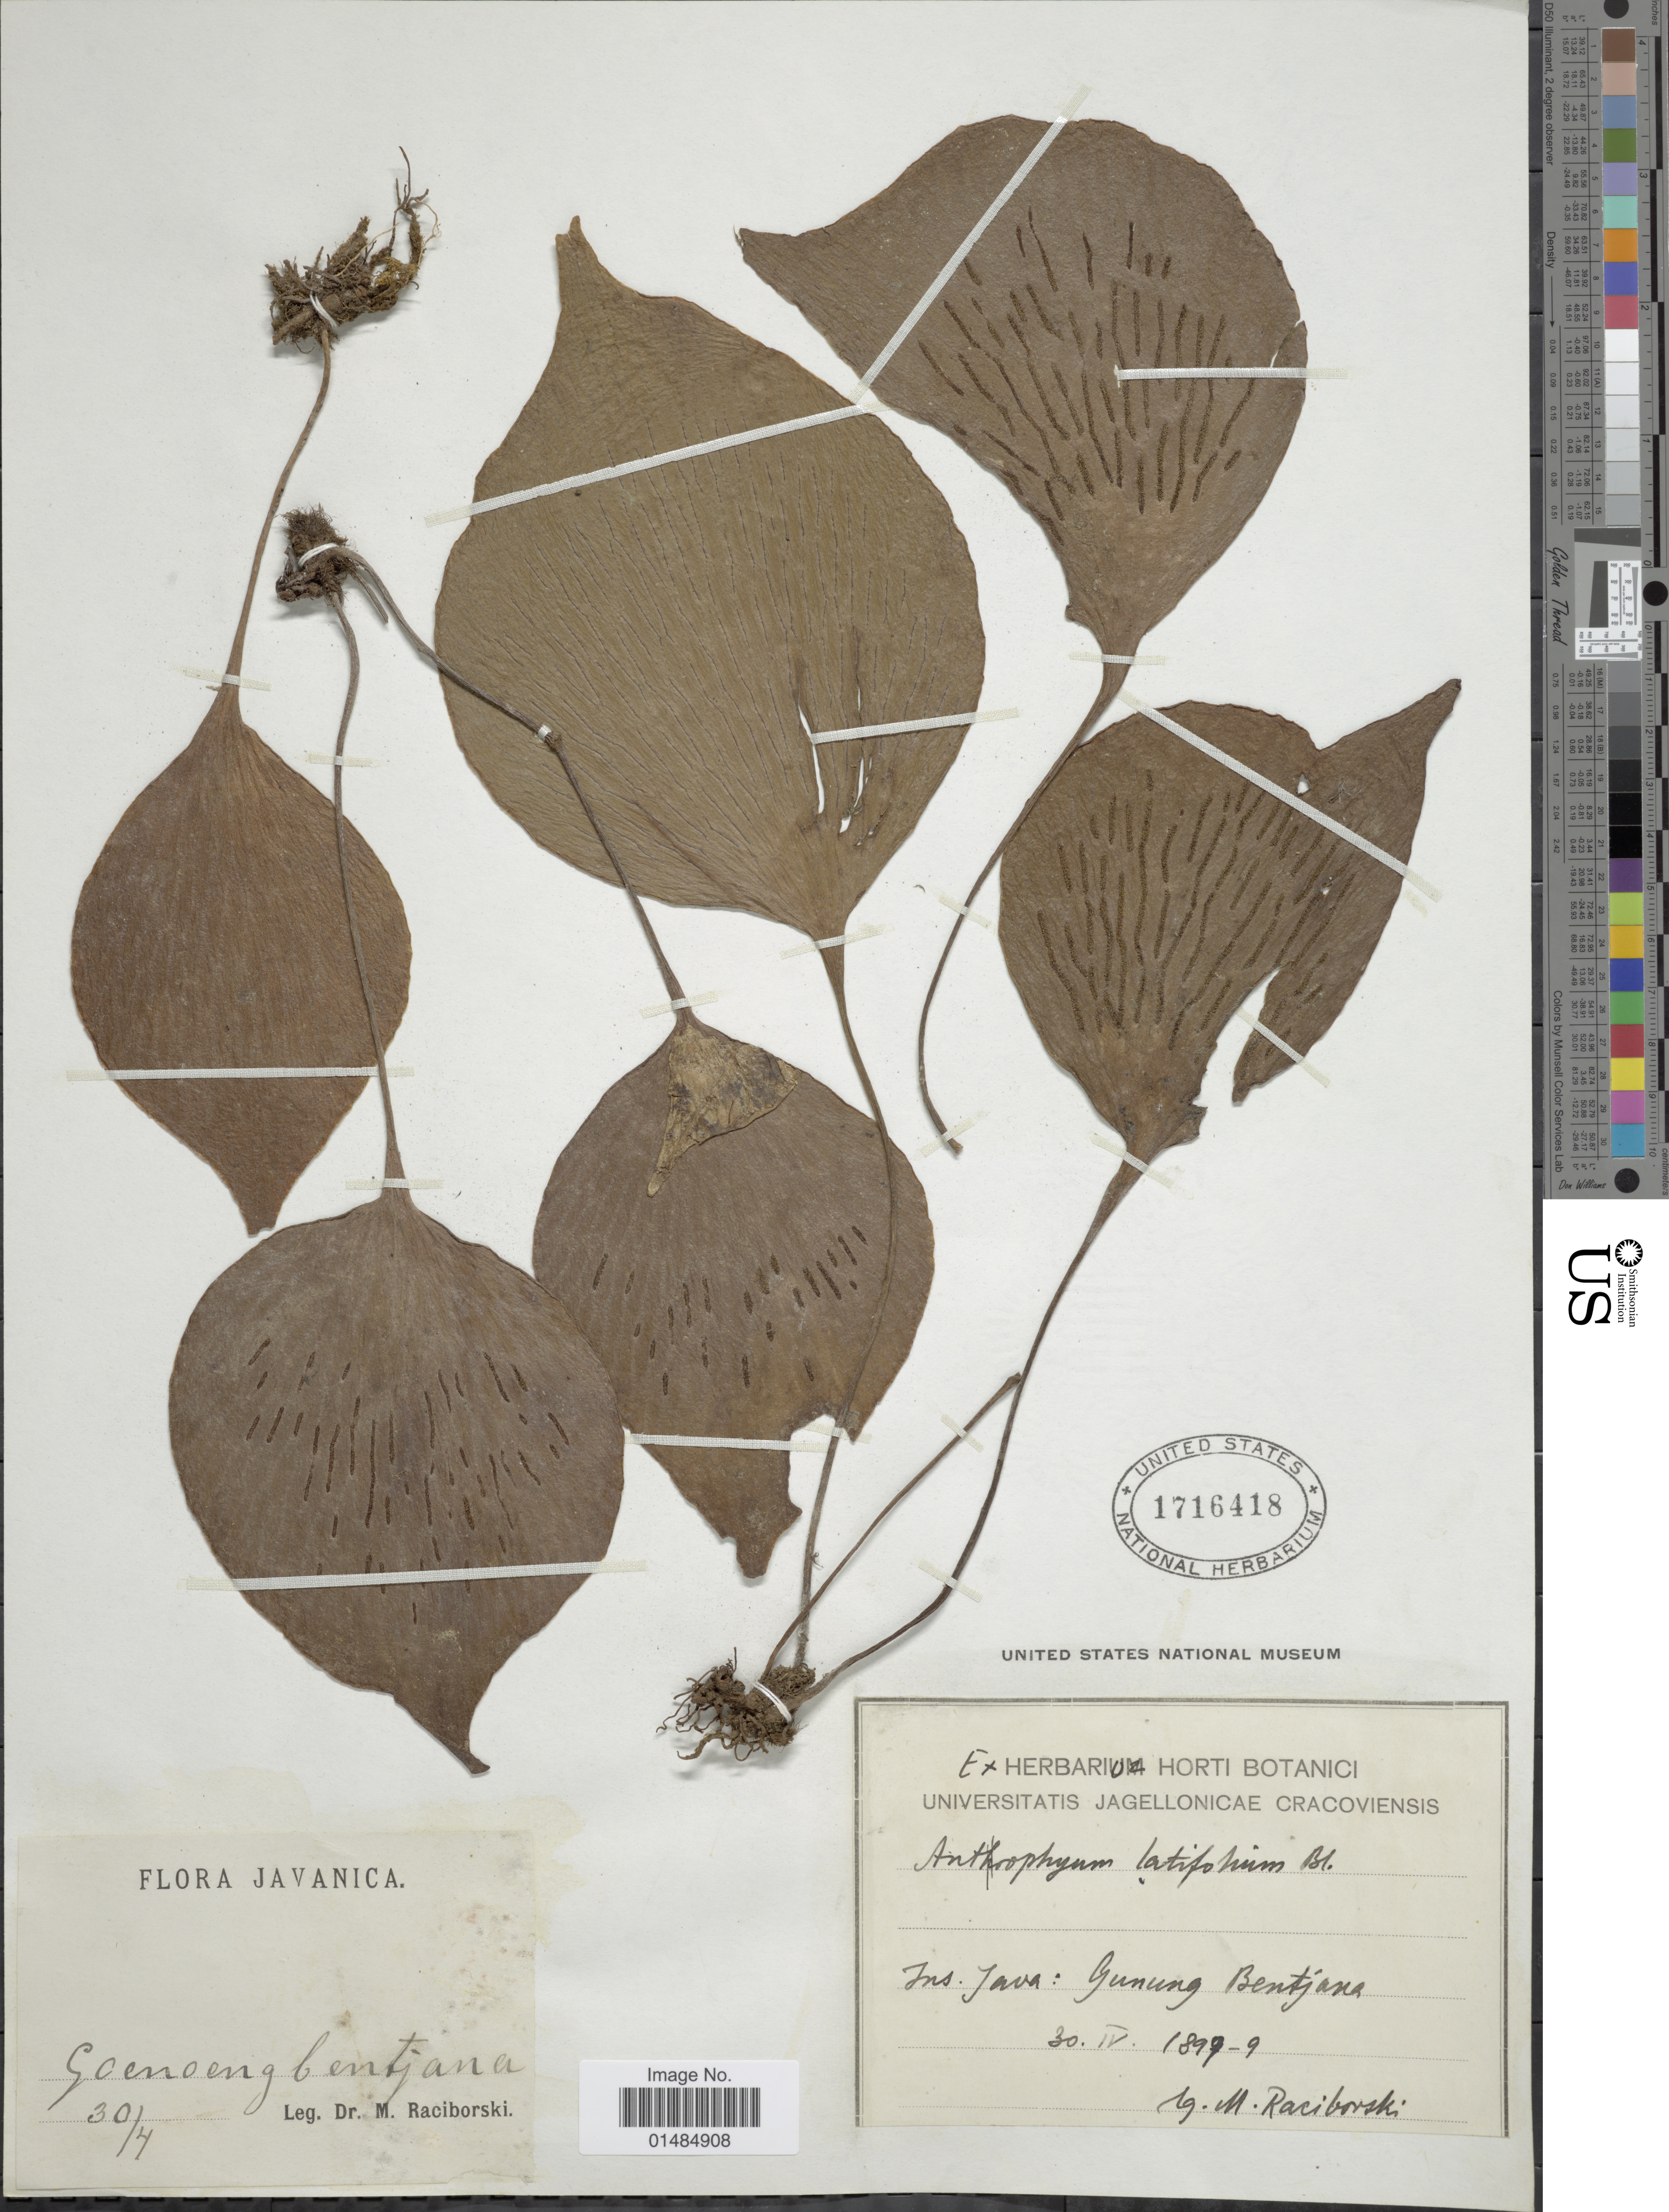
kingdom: Plantae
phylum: Tracheophyta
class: Polypodiopsida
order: Polypodiales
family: Pteridaceae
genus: Antrophyum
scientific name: Antrophyum latifolium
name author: Blume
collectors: M. Raciborski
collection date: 1897-04-30/1899-04-30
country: Indonesia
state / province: Java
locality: Ins. Java: Gunung Bentjava, Goenoeng Bentjana [interpreted]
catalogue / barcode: US 1716418